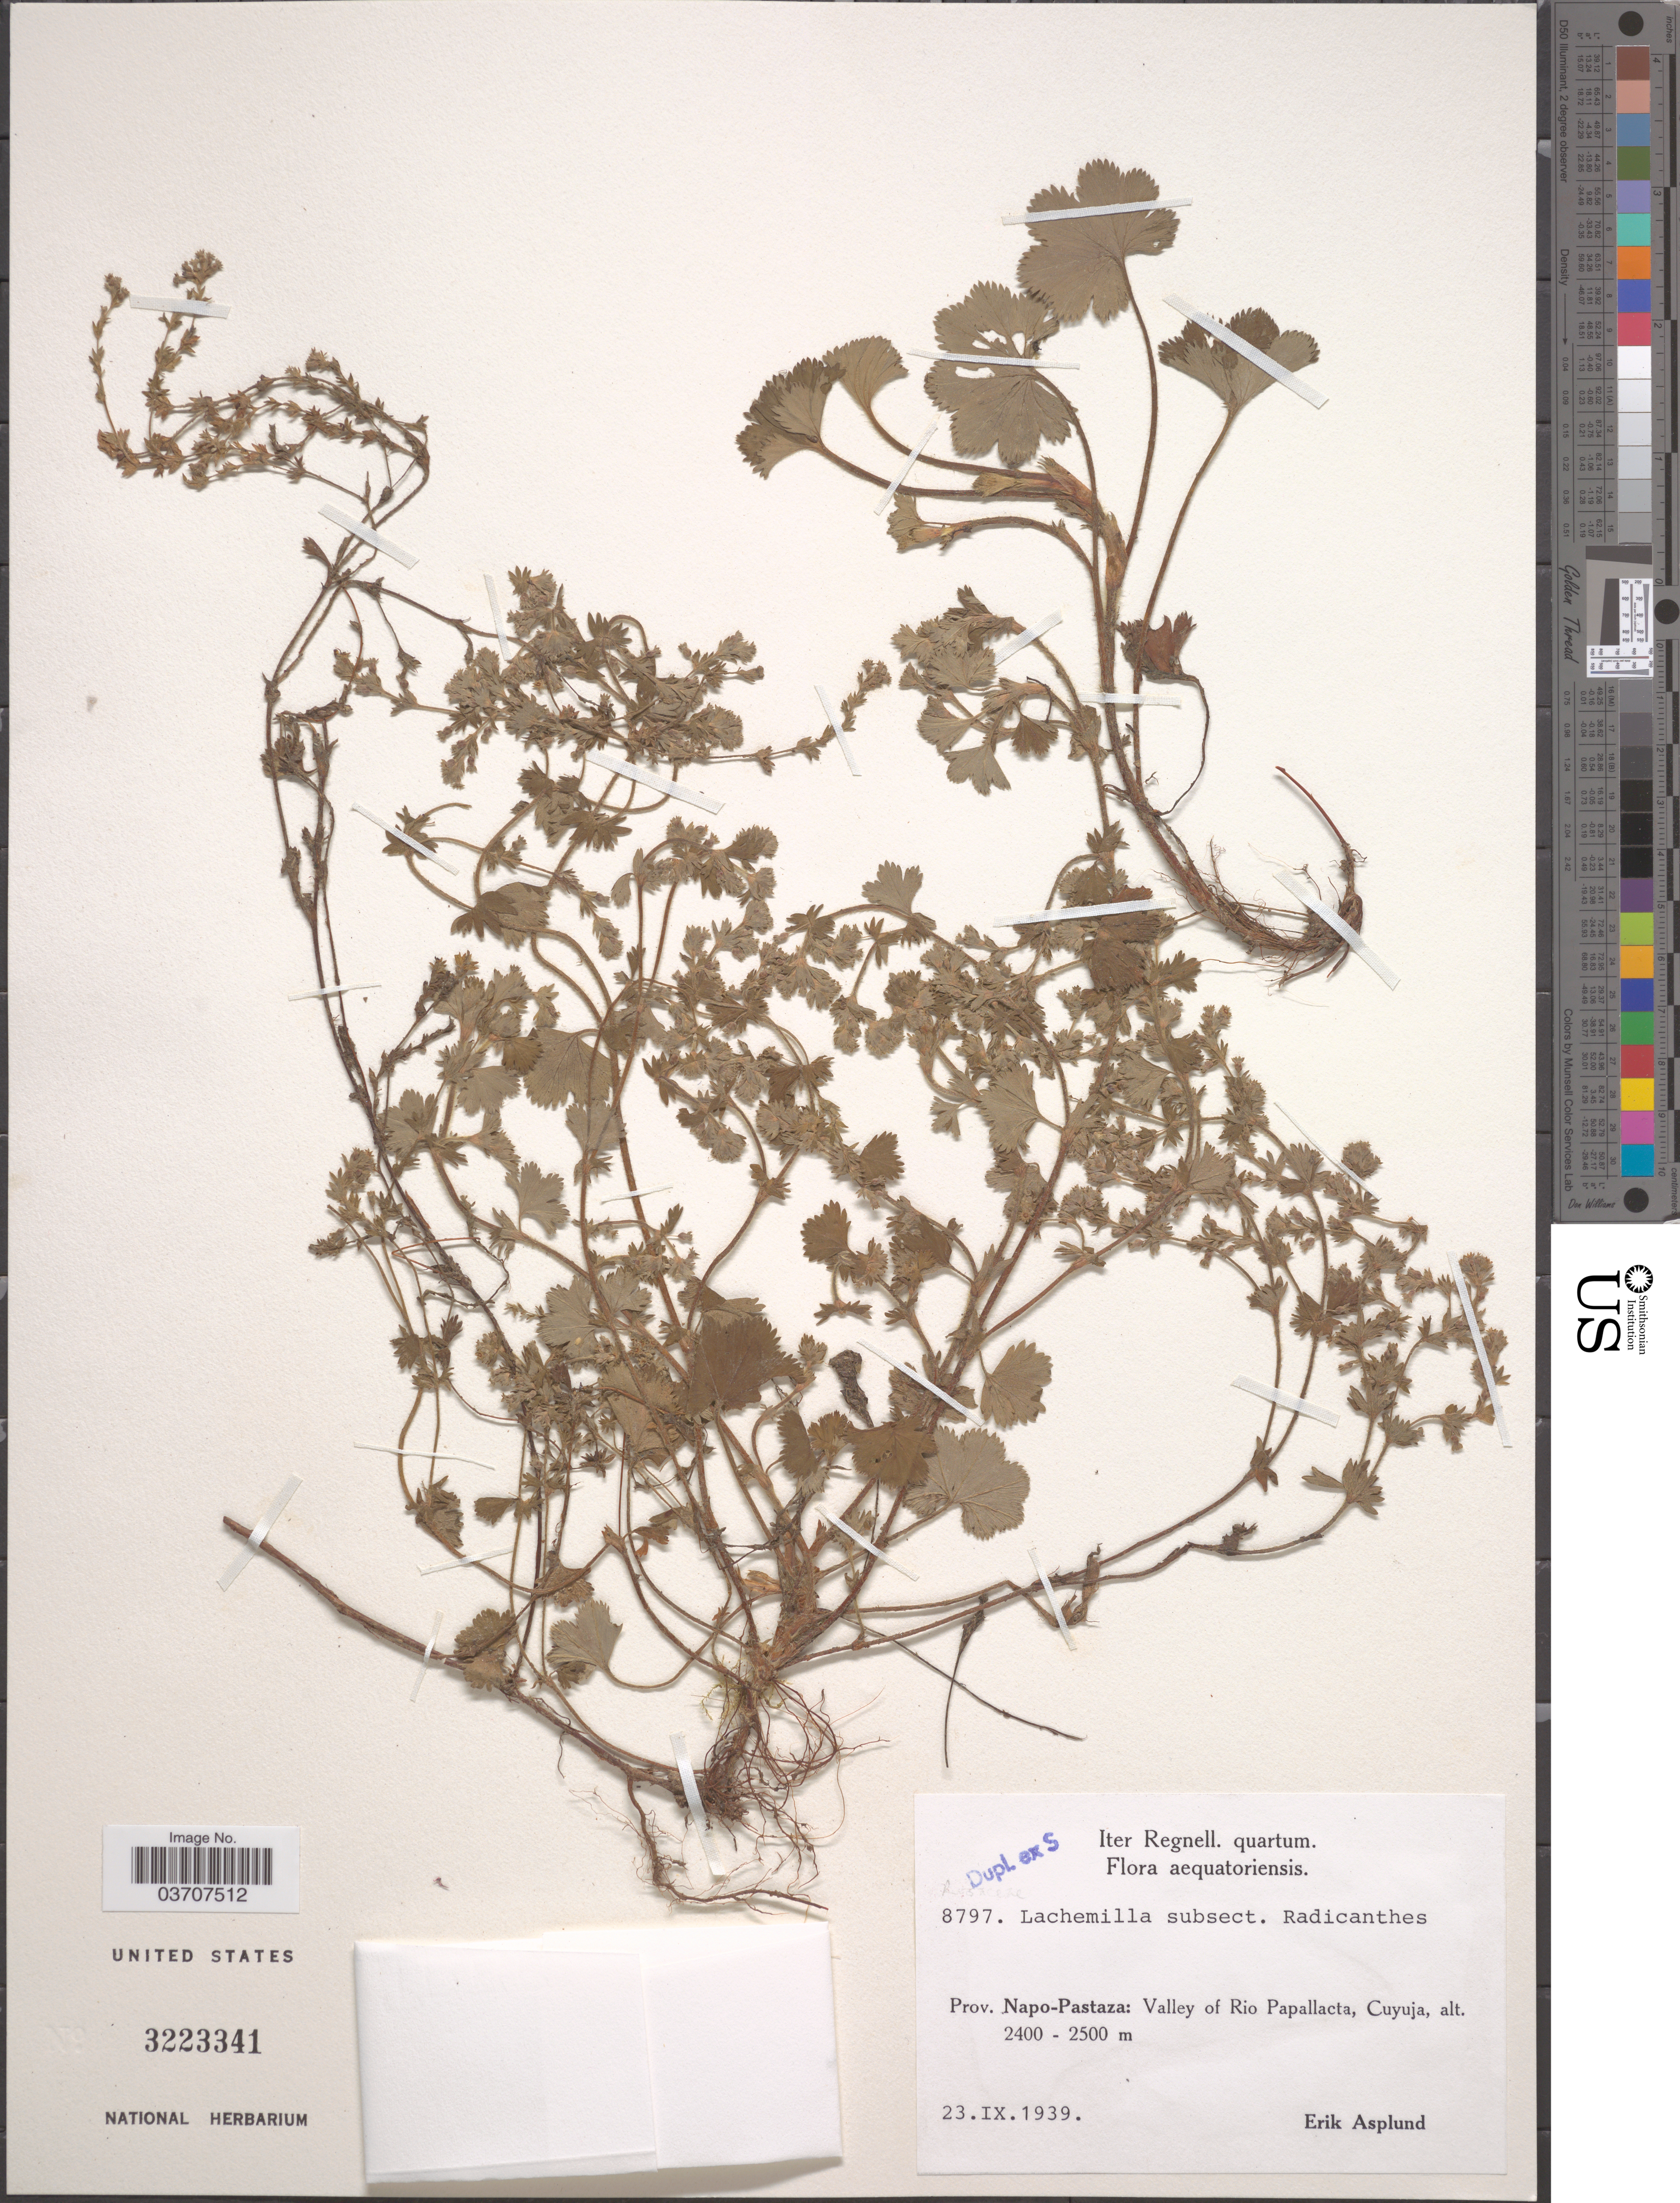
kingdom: Plantae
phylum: Tracheophyta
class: Magnoliopsida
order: Rosales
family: Rosaceae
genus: Alchemilla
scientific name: Alchemilla pectinata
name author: Kunth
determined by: Dorr, L. J., (BOT), Smithsonian Institution - National Museum of Natural History (UNITED STATES)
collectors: E. Asplund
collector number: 8797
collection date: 1939-09-23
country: Ecuador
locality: Prov. Napo-Pastaza: Valley of Rio Papallacta, Cuyuja.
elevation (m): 2400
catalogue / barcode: US 3223341